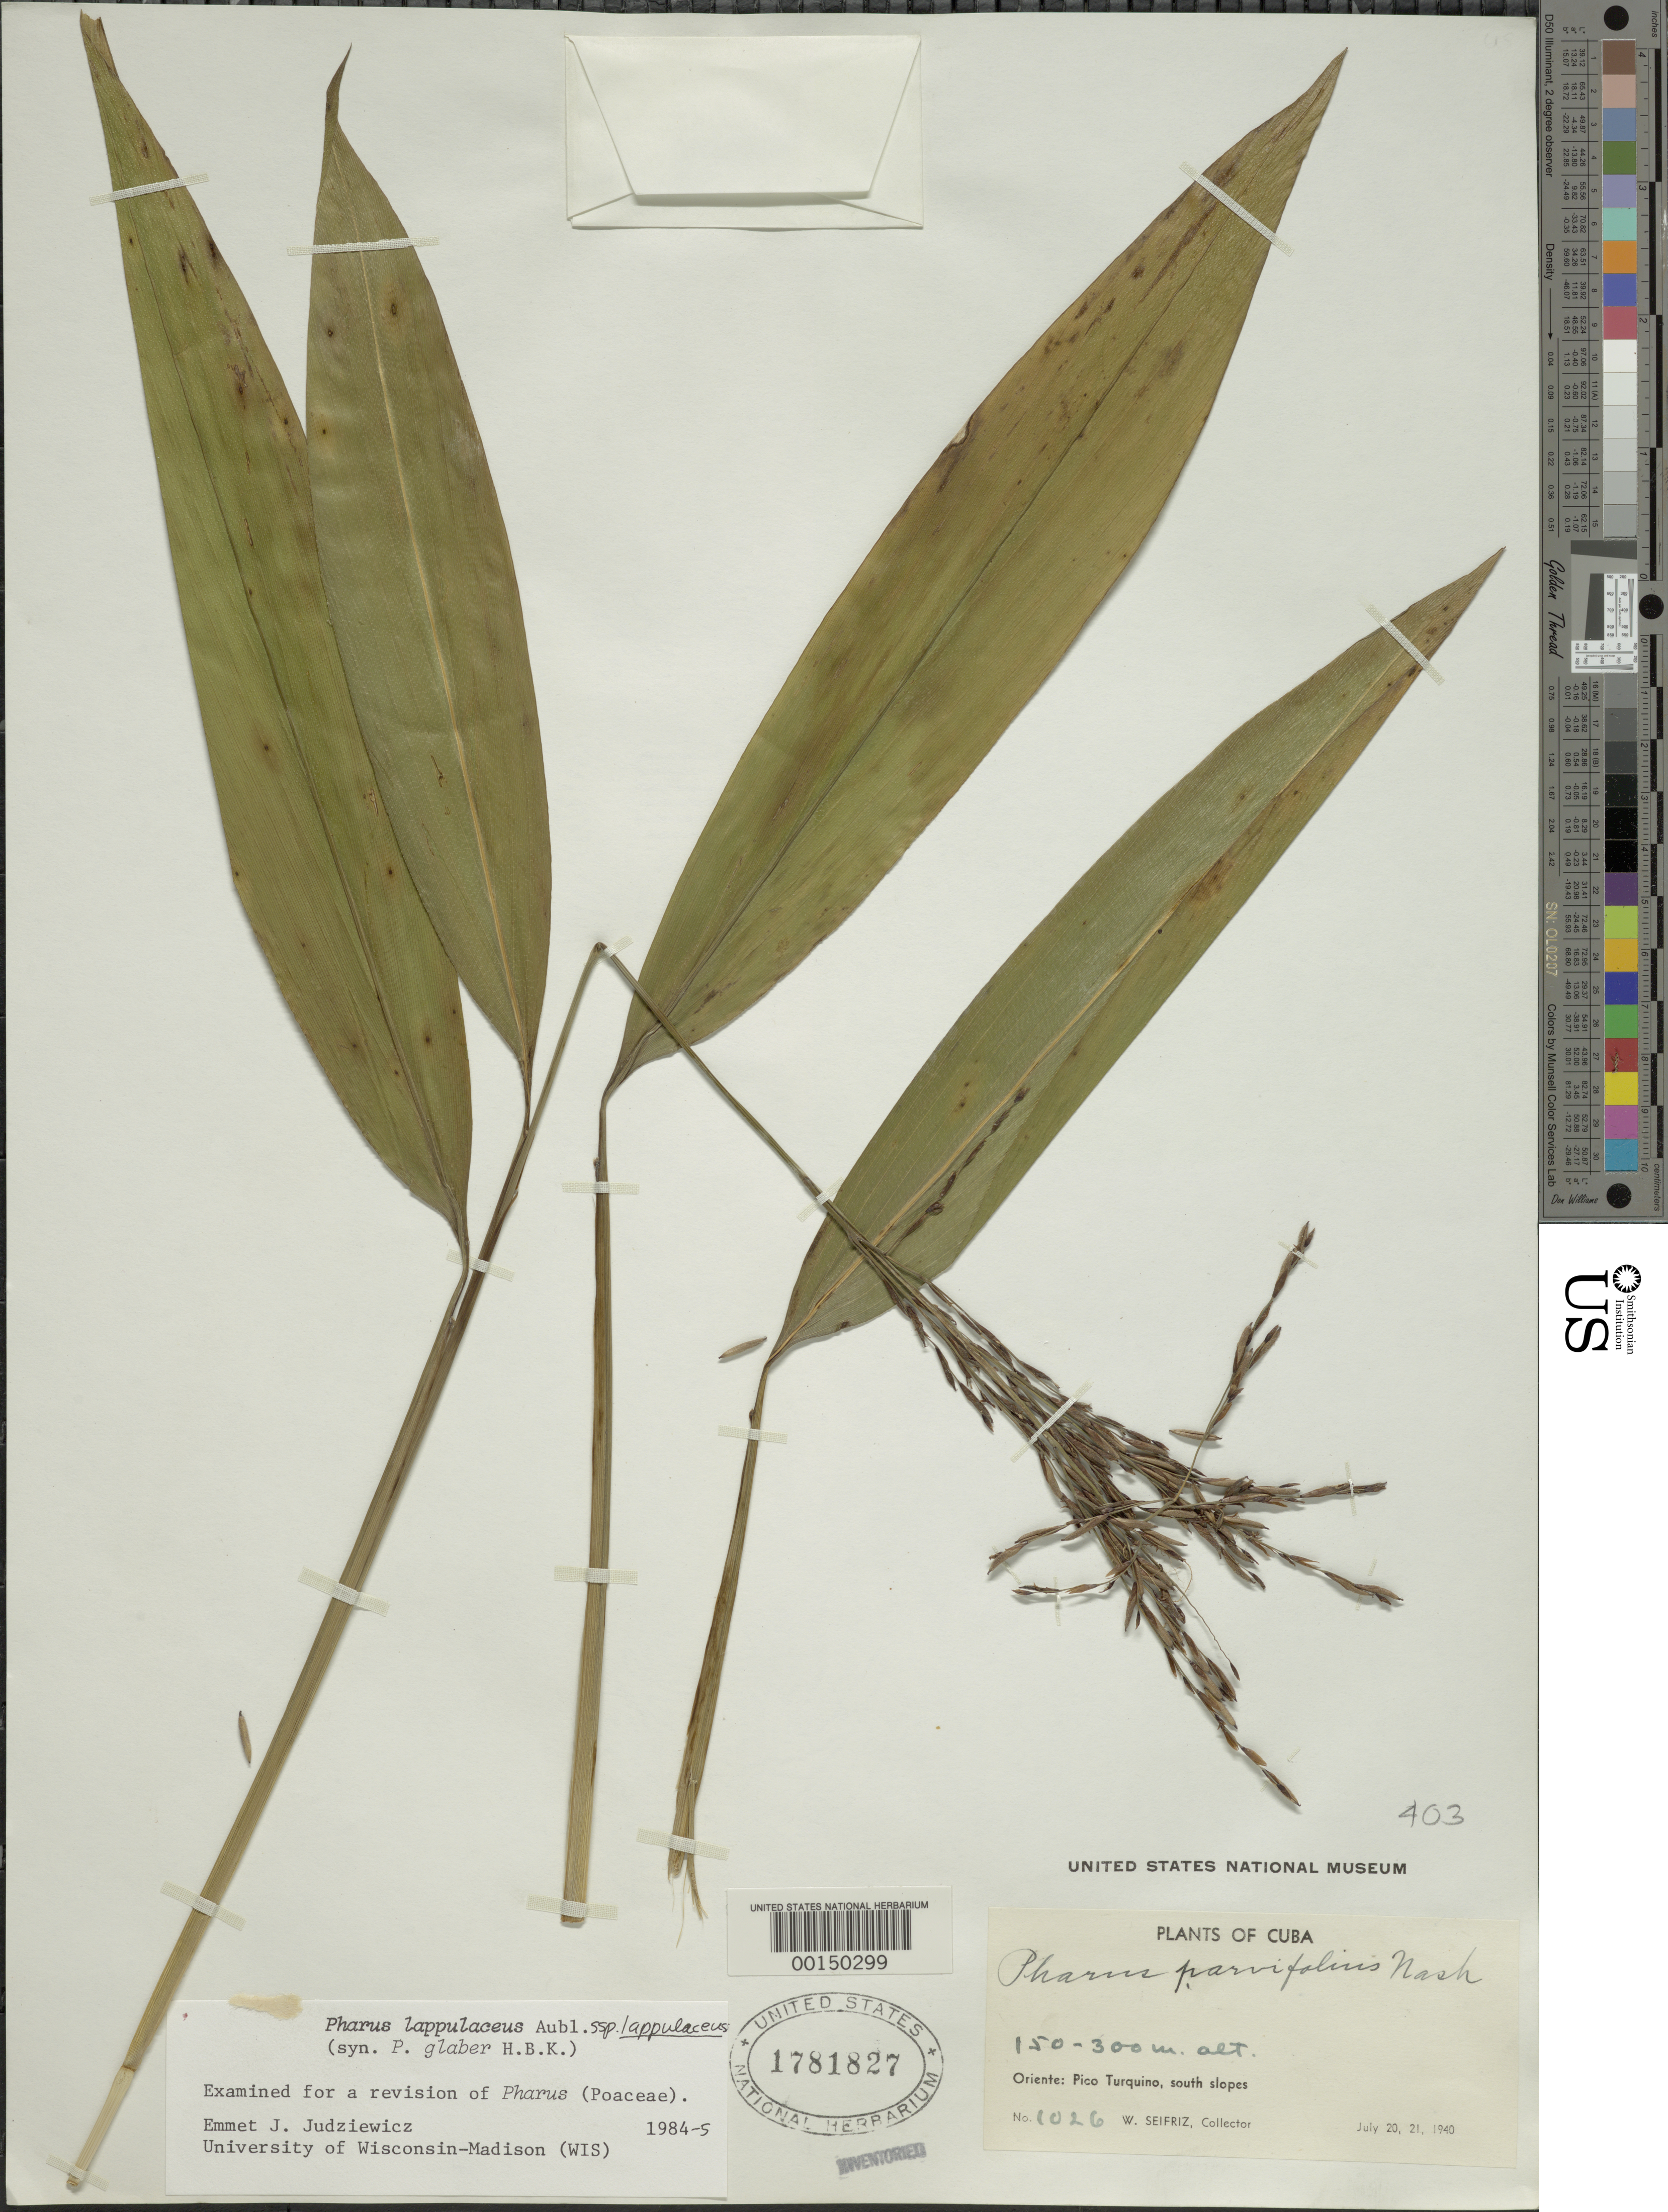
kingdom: Plantae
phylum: Tracheophyta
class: Liliopsida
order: Poales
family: Poaceae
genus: Pharus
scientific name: Pharus lappulaceus subsp. lappulaceus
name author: Aubl.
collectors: W. Seifriz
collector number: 1026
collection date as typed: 20 Jul 1940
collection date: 1940-07-20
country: Cuba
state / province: Oriente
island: Greater Antilles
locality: Pico turquino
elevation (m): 150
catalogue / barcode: US 1781827